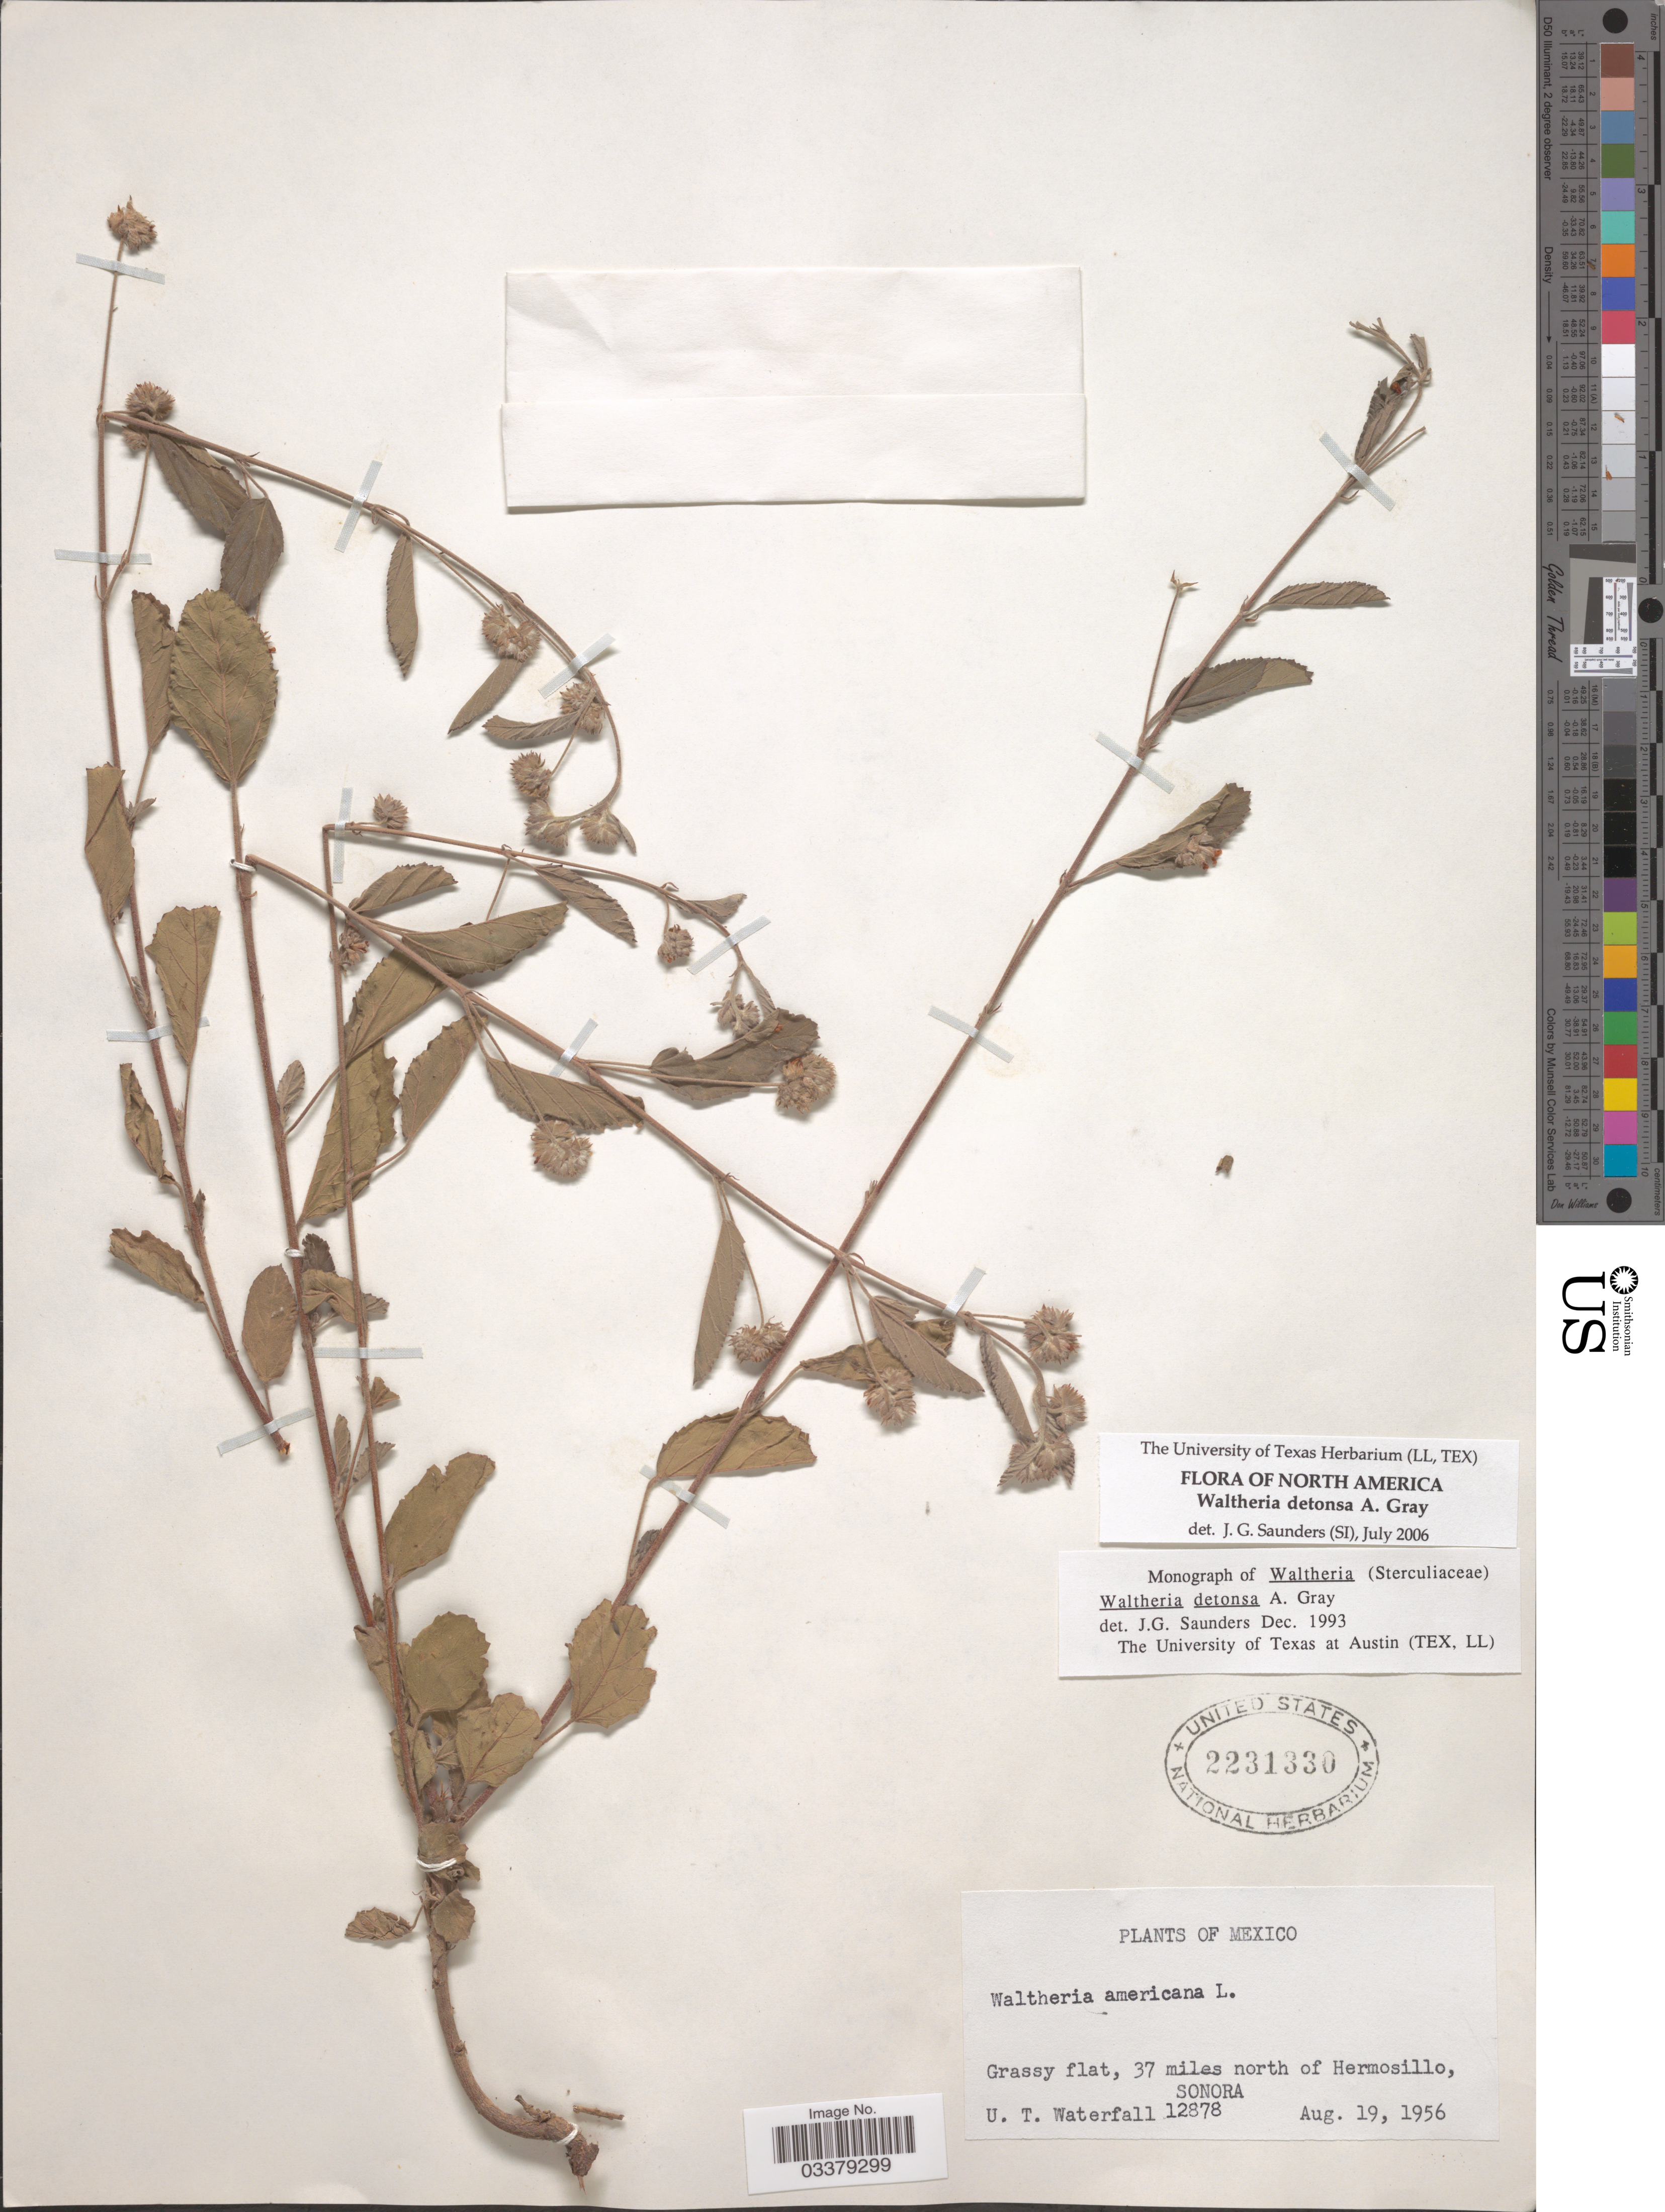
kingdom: Plantae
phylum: Tracheophyta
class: Magnoliopsida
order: Malvales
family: Malvaceae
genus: Waltheria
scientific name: Waltheria detonsa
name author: A. Gray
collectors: U. T. Waterfall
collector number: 12878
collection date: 1956-08-19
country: Mexico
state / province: Sonora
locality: Grassy flat, 37 miles north of Hermosillo.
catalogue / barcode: US 2231330